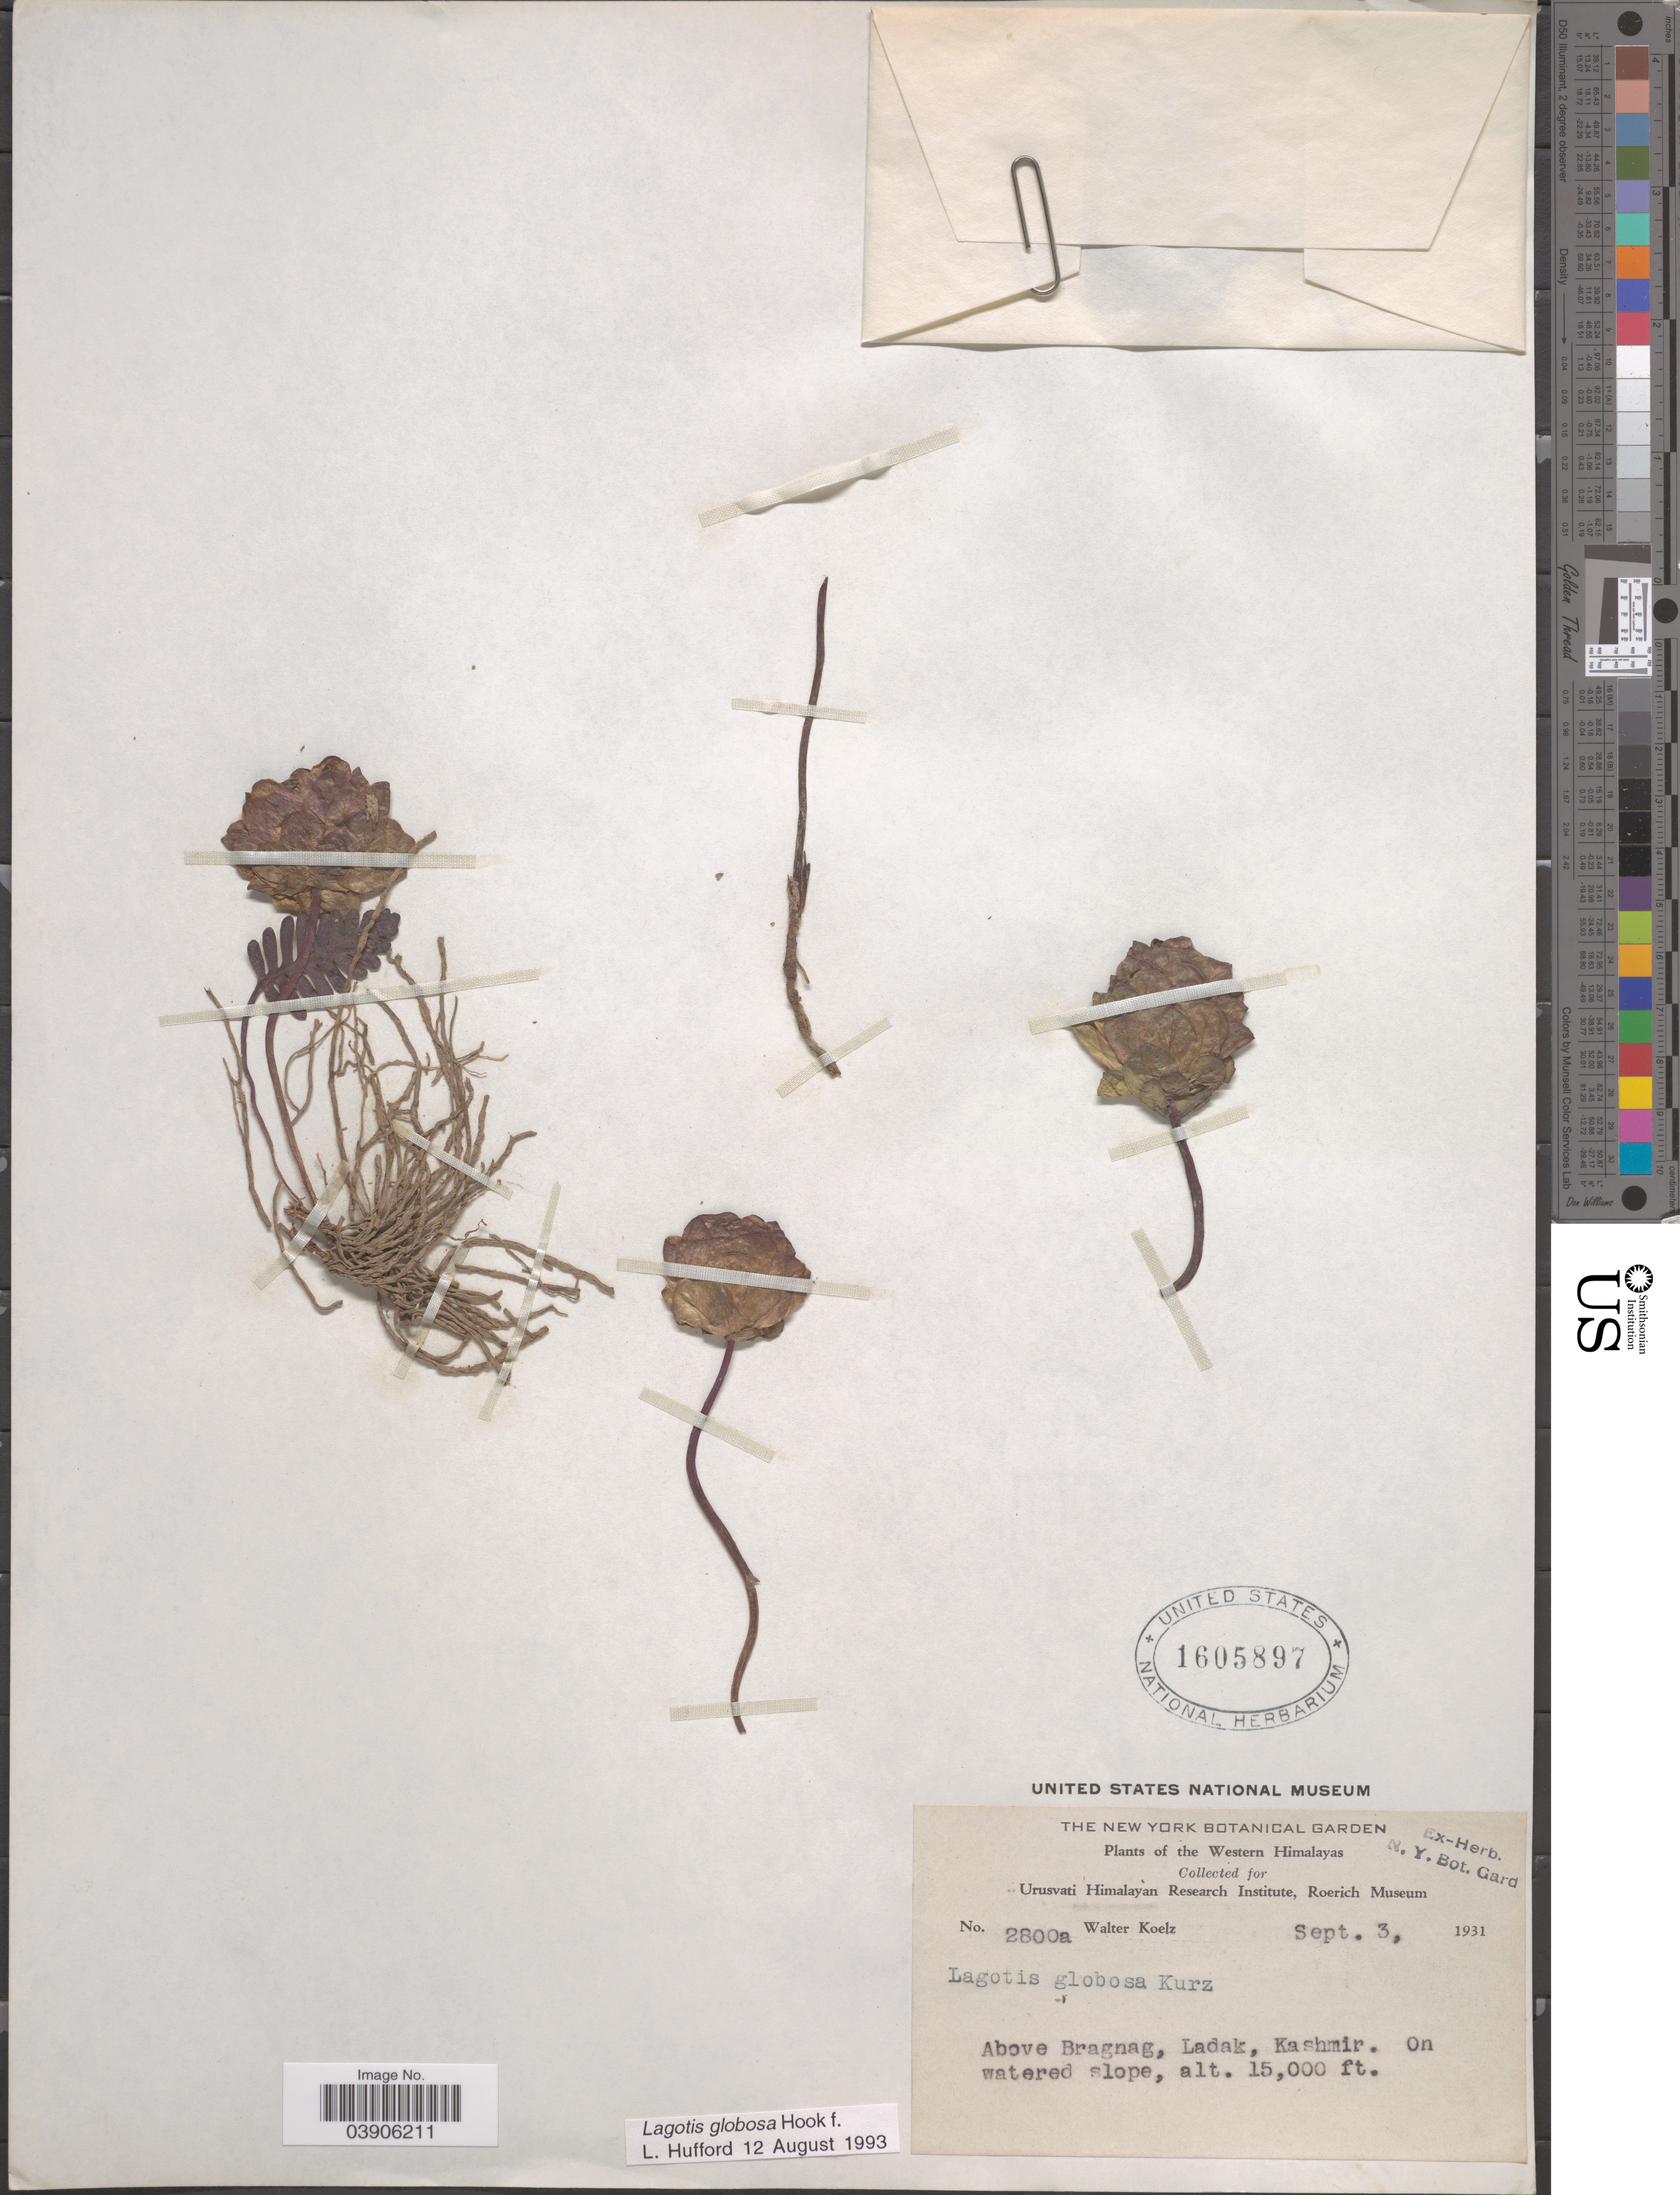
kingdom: Plantae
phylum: Tracheophyta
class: Magnoliopsida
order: Lamiales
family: Plantaginaceae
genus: Lagotis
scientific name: Lagotis globosa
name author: Hook. f.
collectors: W. N. Koelz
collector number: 2800a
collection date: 1931-09-03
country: India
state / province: Ladakh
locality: Western Himalayas. Above Bragnag, Ladak, Kashmir.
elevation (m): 4572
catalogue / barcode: US 1605897